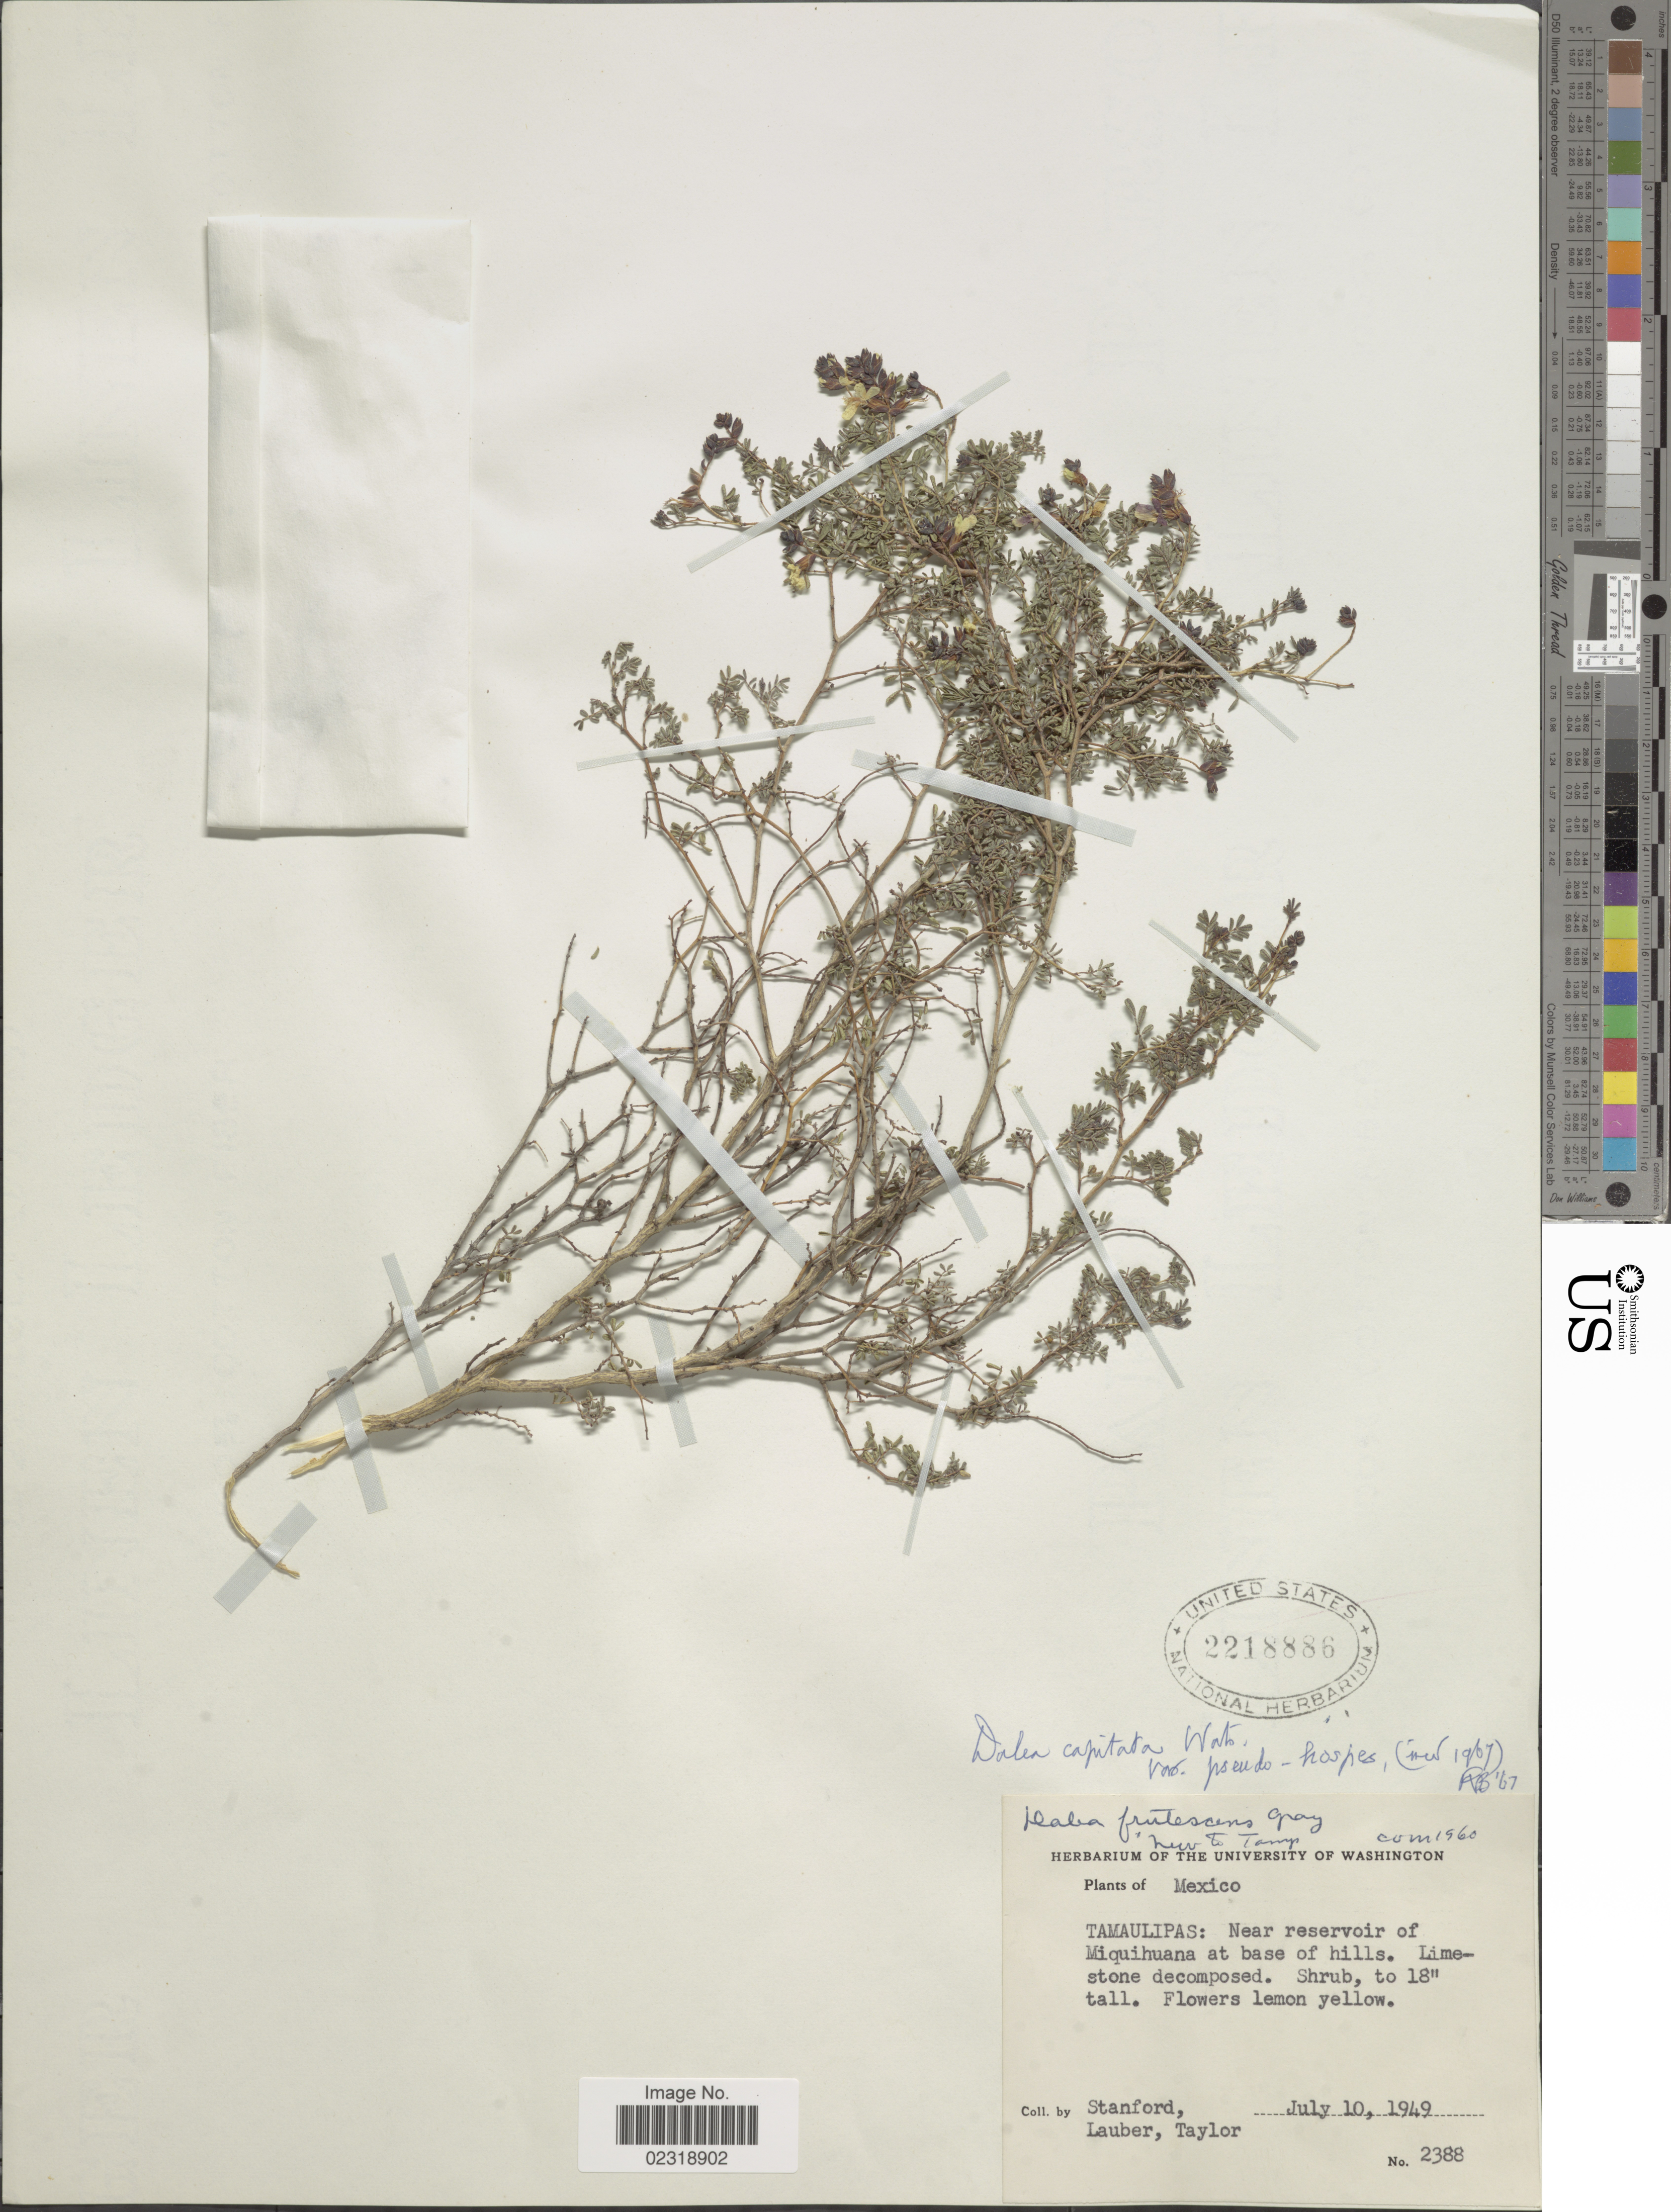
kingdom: Plantae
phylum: Tracheophyta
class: Magnoliopsida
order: Fabales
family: Fabaceae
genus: Dalea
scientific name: Dalea capitata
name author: S. Watson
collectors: -. Stanford, Lauber, -- & -- Taylor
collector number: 2388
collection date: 1949-07-10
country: Mexico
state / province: Tamaulipas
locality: Near reservoir of Miquihuana at base of hills.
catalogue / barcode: US 2218886